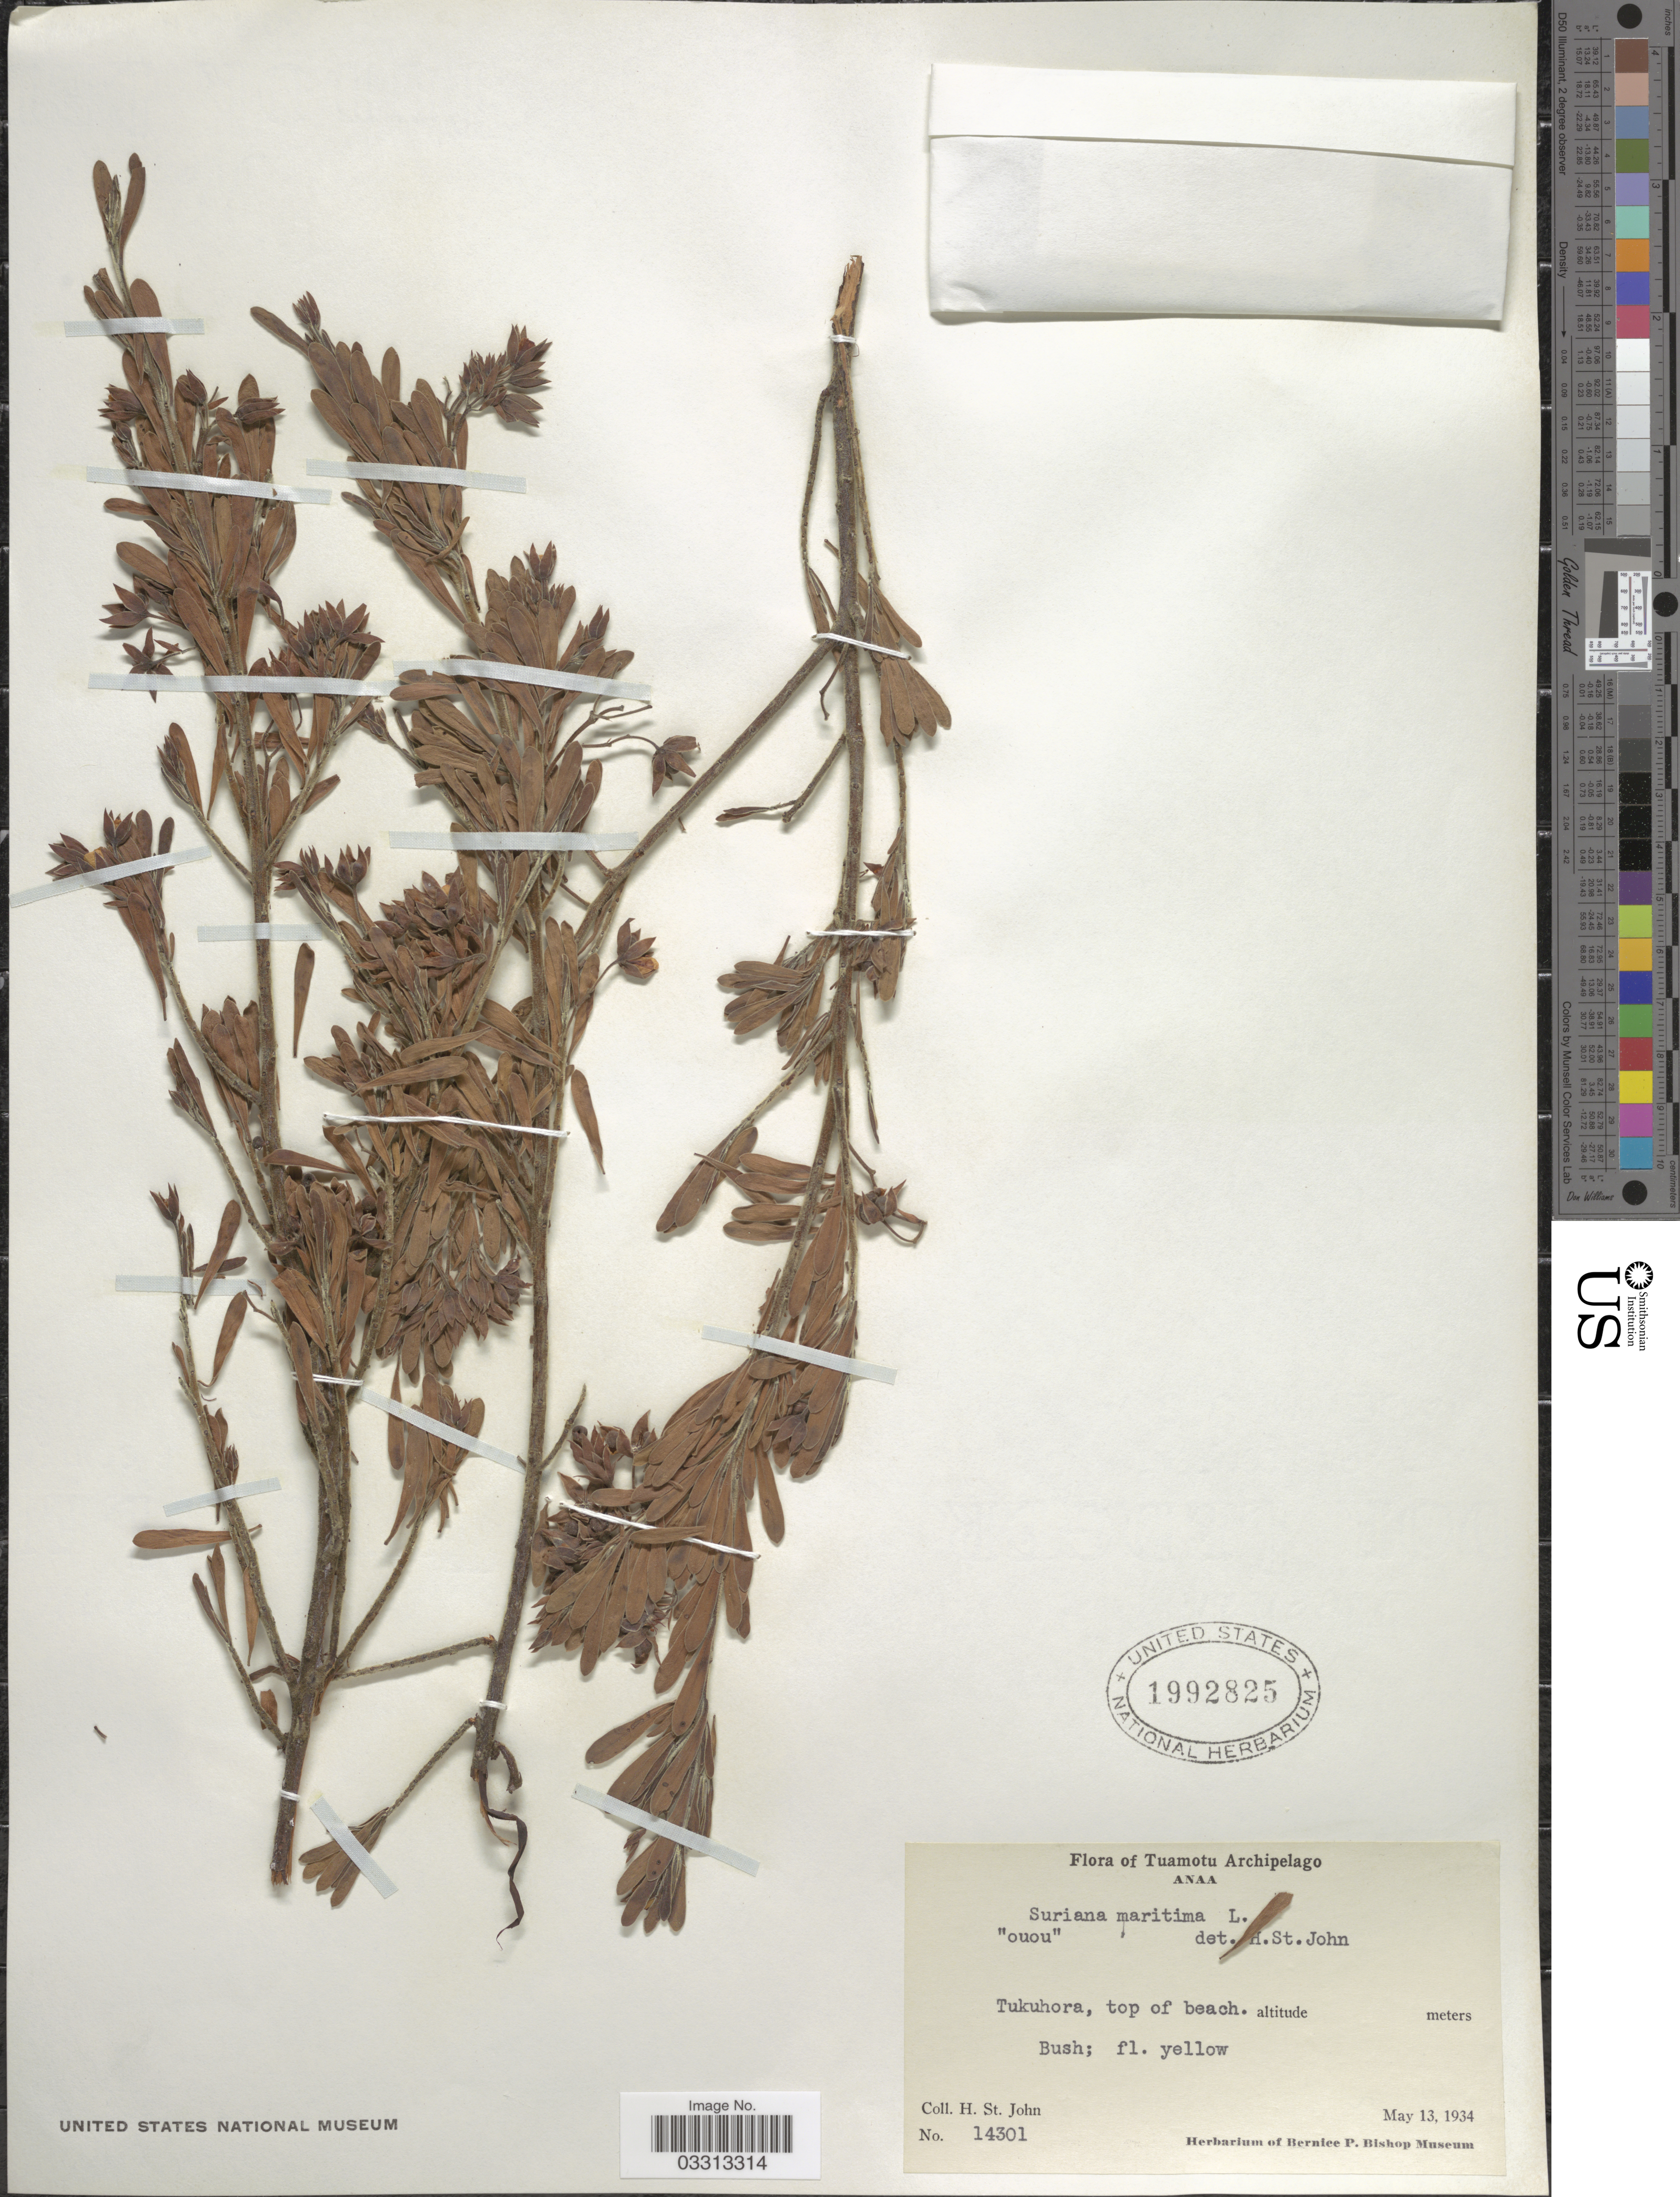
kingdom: Plantae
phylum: Tracheophyta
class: Magnoliopsida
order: Fabales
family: Surianaceae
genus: Suriana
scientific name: Suriana maritima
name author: L.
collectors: H. St. John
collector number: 14301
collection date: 1934-05-13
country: French Polynesia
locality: Tuamotu Archipelago. Anaa. Tukuhora, top of beach.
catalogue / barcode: US 1992825